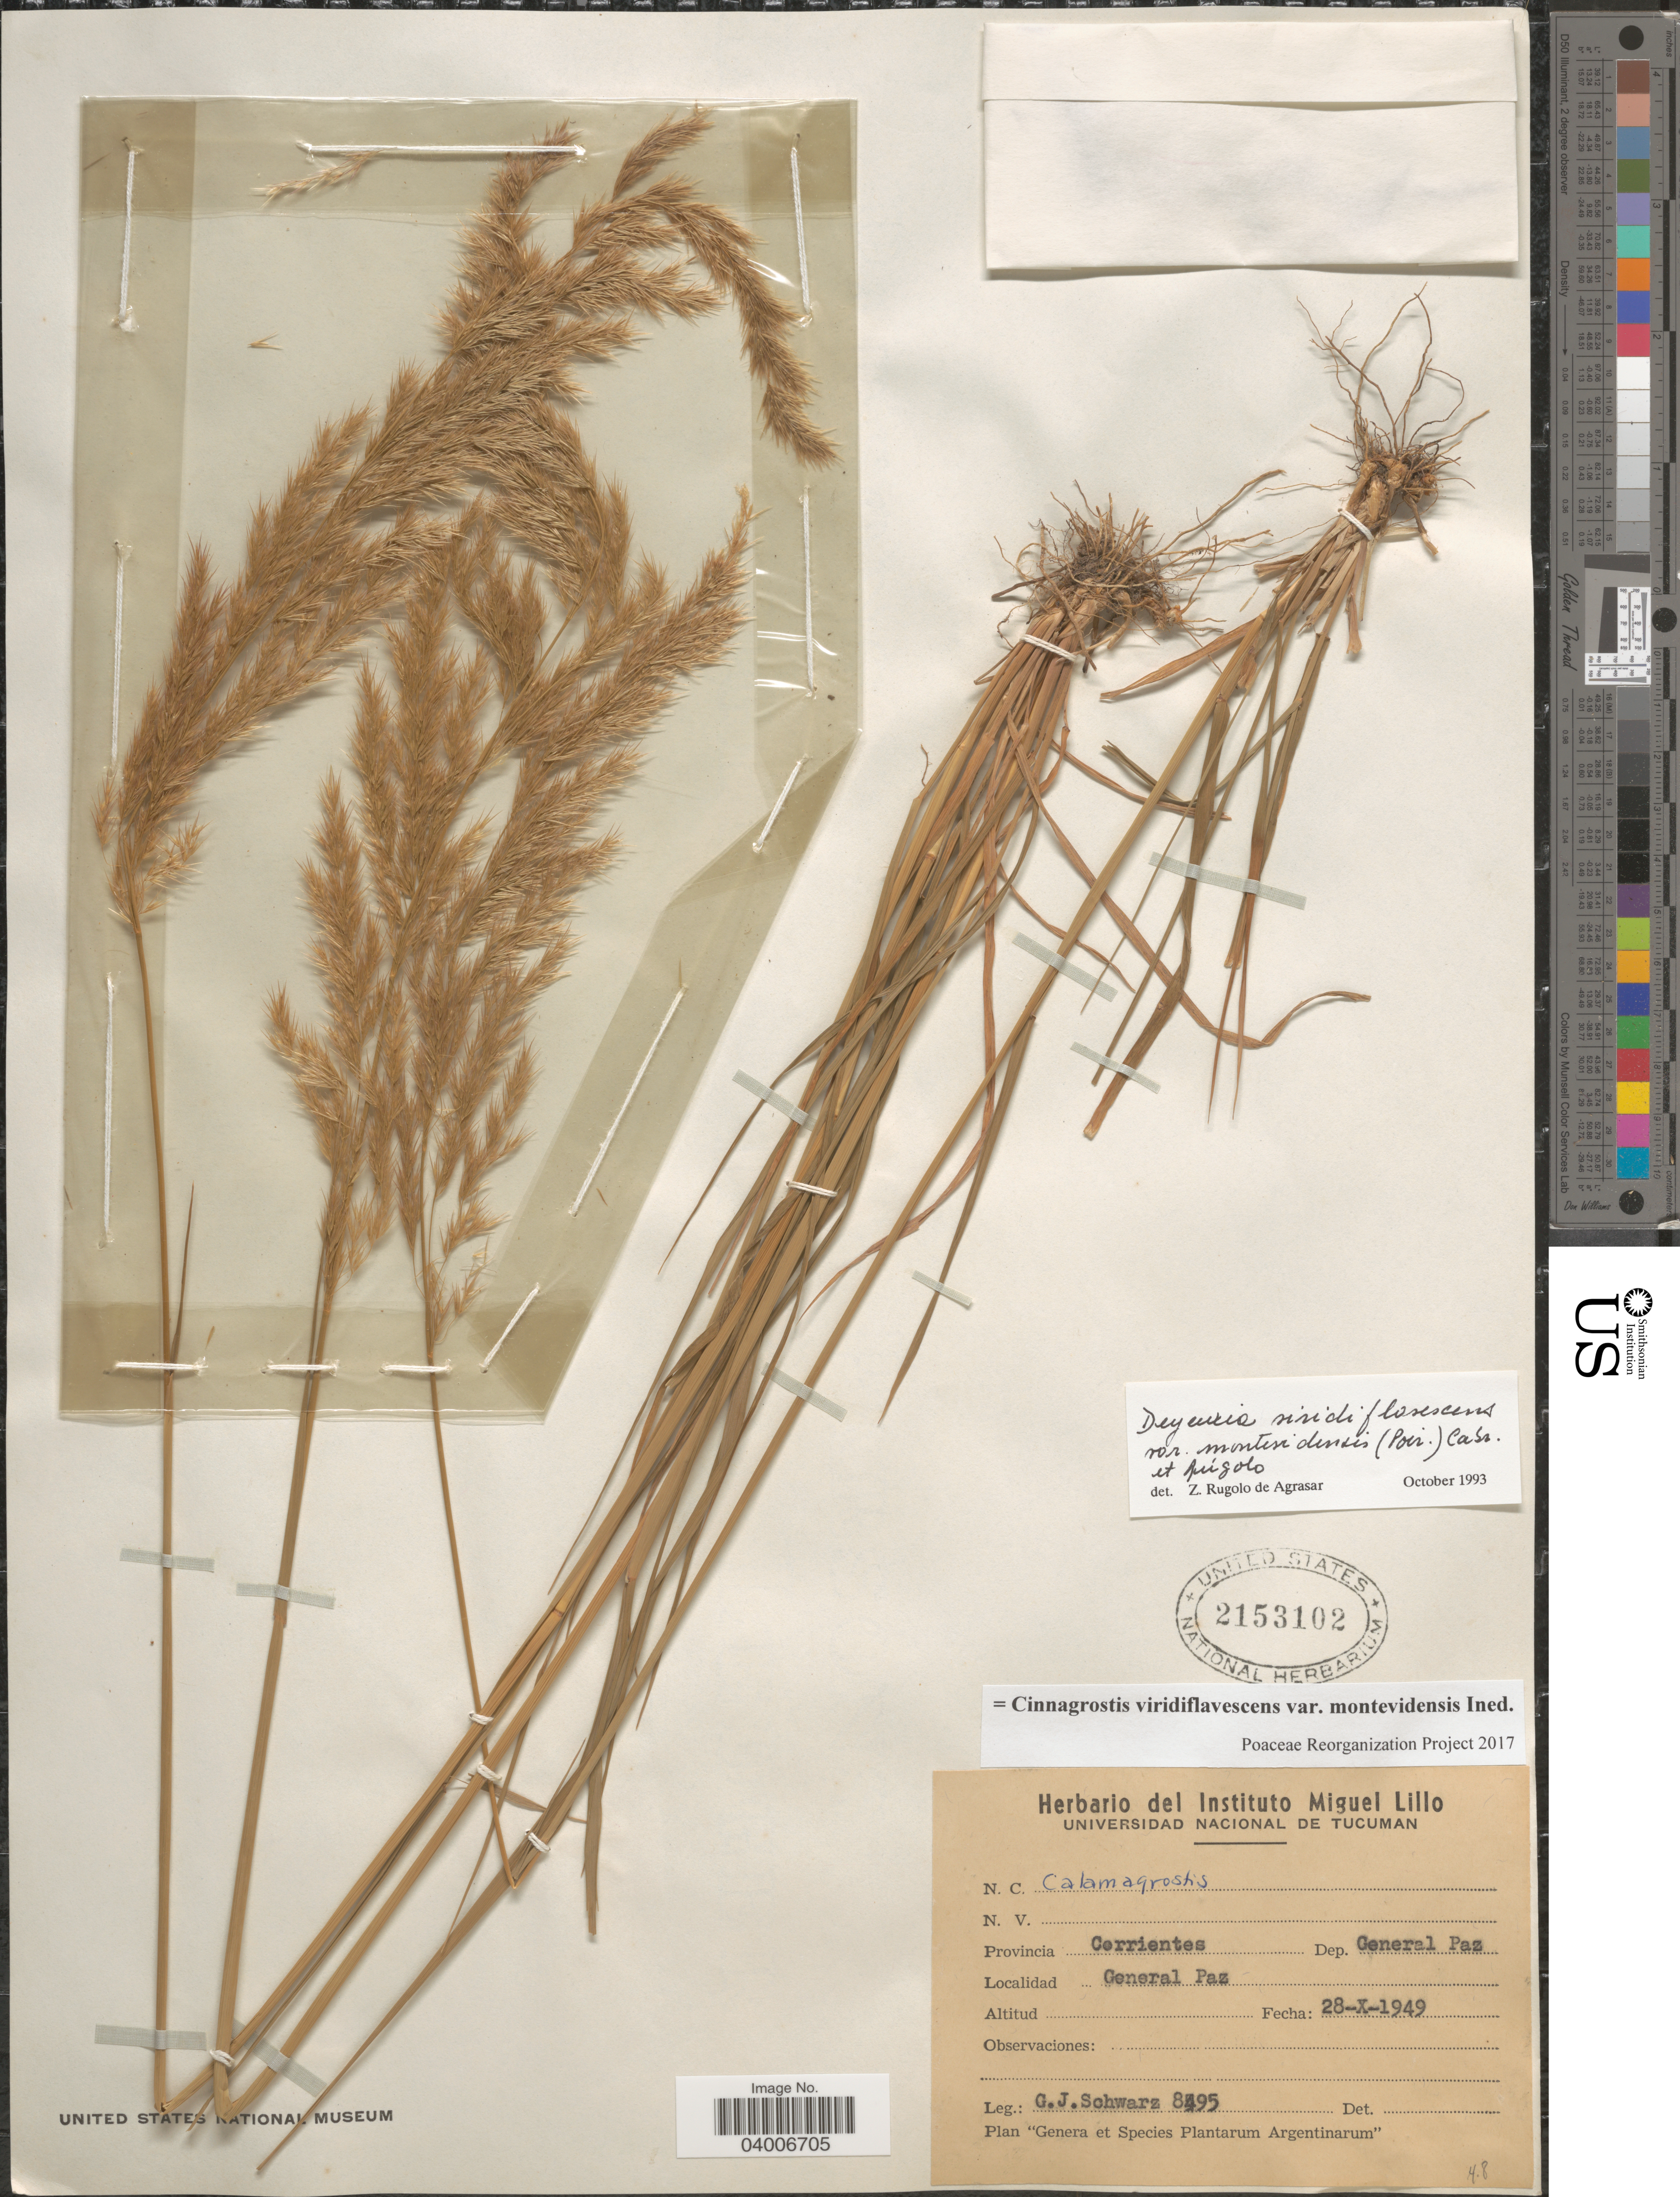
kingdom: Plantae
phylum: Tracheophyta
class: Liliopsida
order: Poales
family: Poaceae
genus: Cinnagrostis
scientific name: Cinnagrostis viridiflavescens var. montevidensis ined.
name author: (Nees) P.M. Peterson et al.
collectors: G. J. Schwarz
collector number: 8495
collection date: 1949-10-28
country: Argentina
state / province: Corrientes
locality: Dep. General Paz. General Paz.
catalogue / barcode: US 2153102